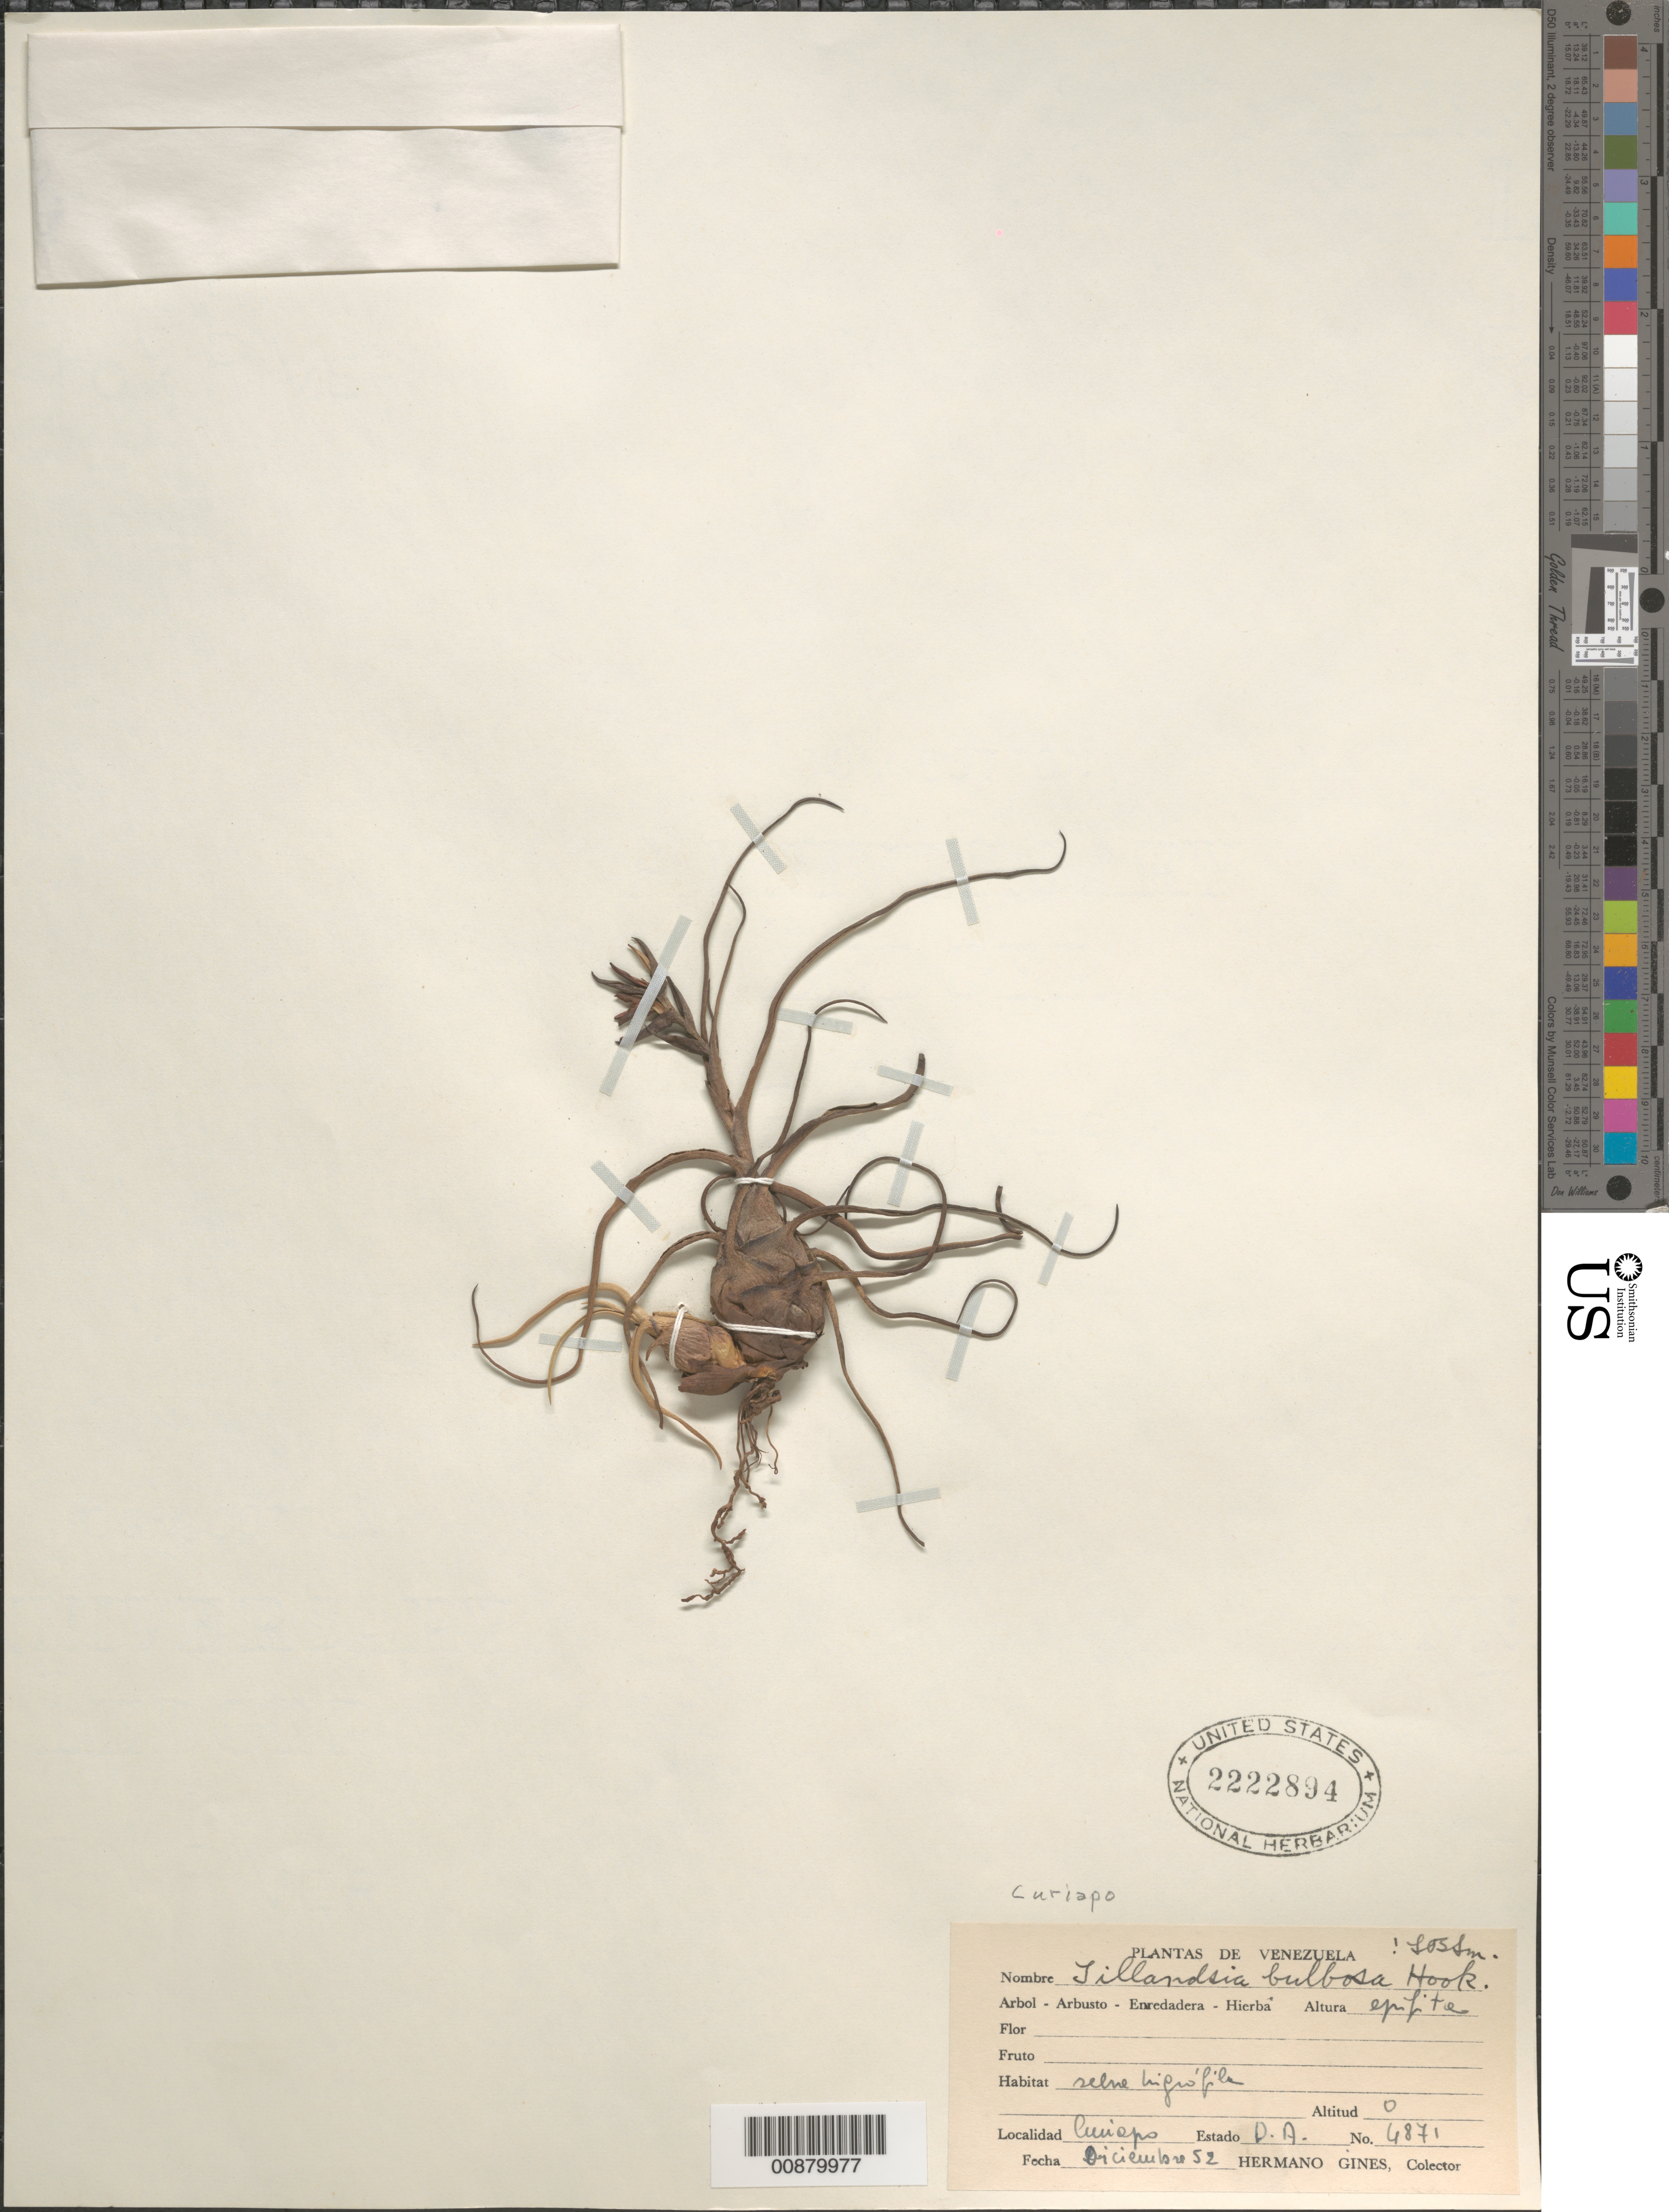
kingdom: Plantae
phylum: Tracheophyta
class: Liliopsida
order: Poales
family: Bromeliaceae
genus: Tillandsia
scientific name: Tillandsia bulbosa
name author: Hook.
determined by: Smith, Lyman B., (US), NMNH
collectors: H. Gines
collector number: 4871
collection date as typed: Dec-52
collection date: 1952-12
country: Venezuela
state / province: Delta Amacuro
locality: Curiapo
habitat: Selva higrofila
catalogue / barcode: US 2222894